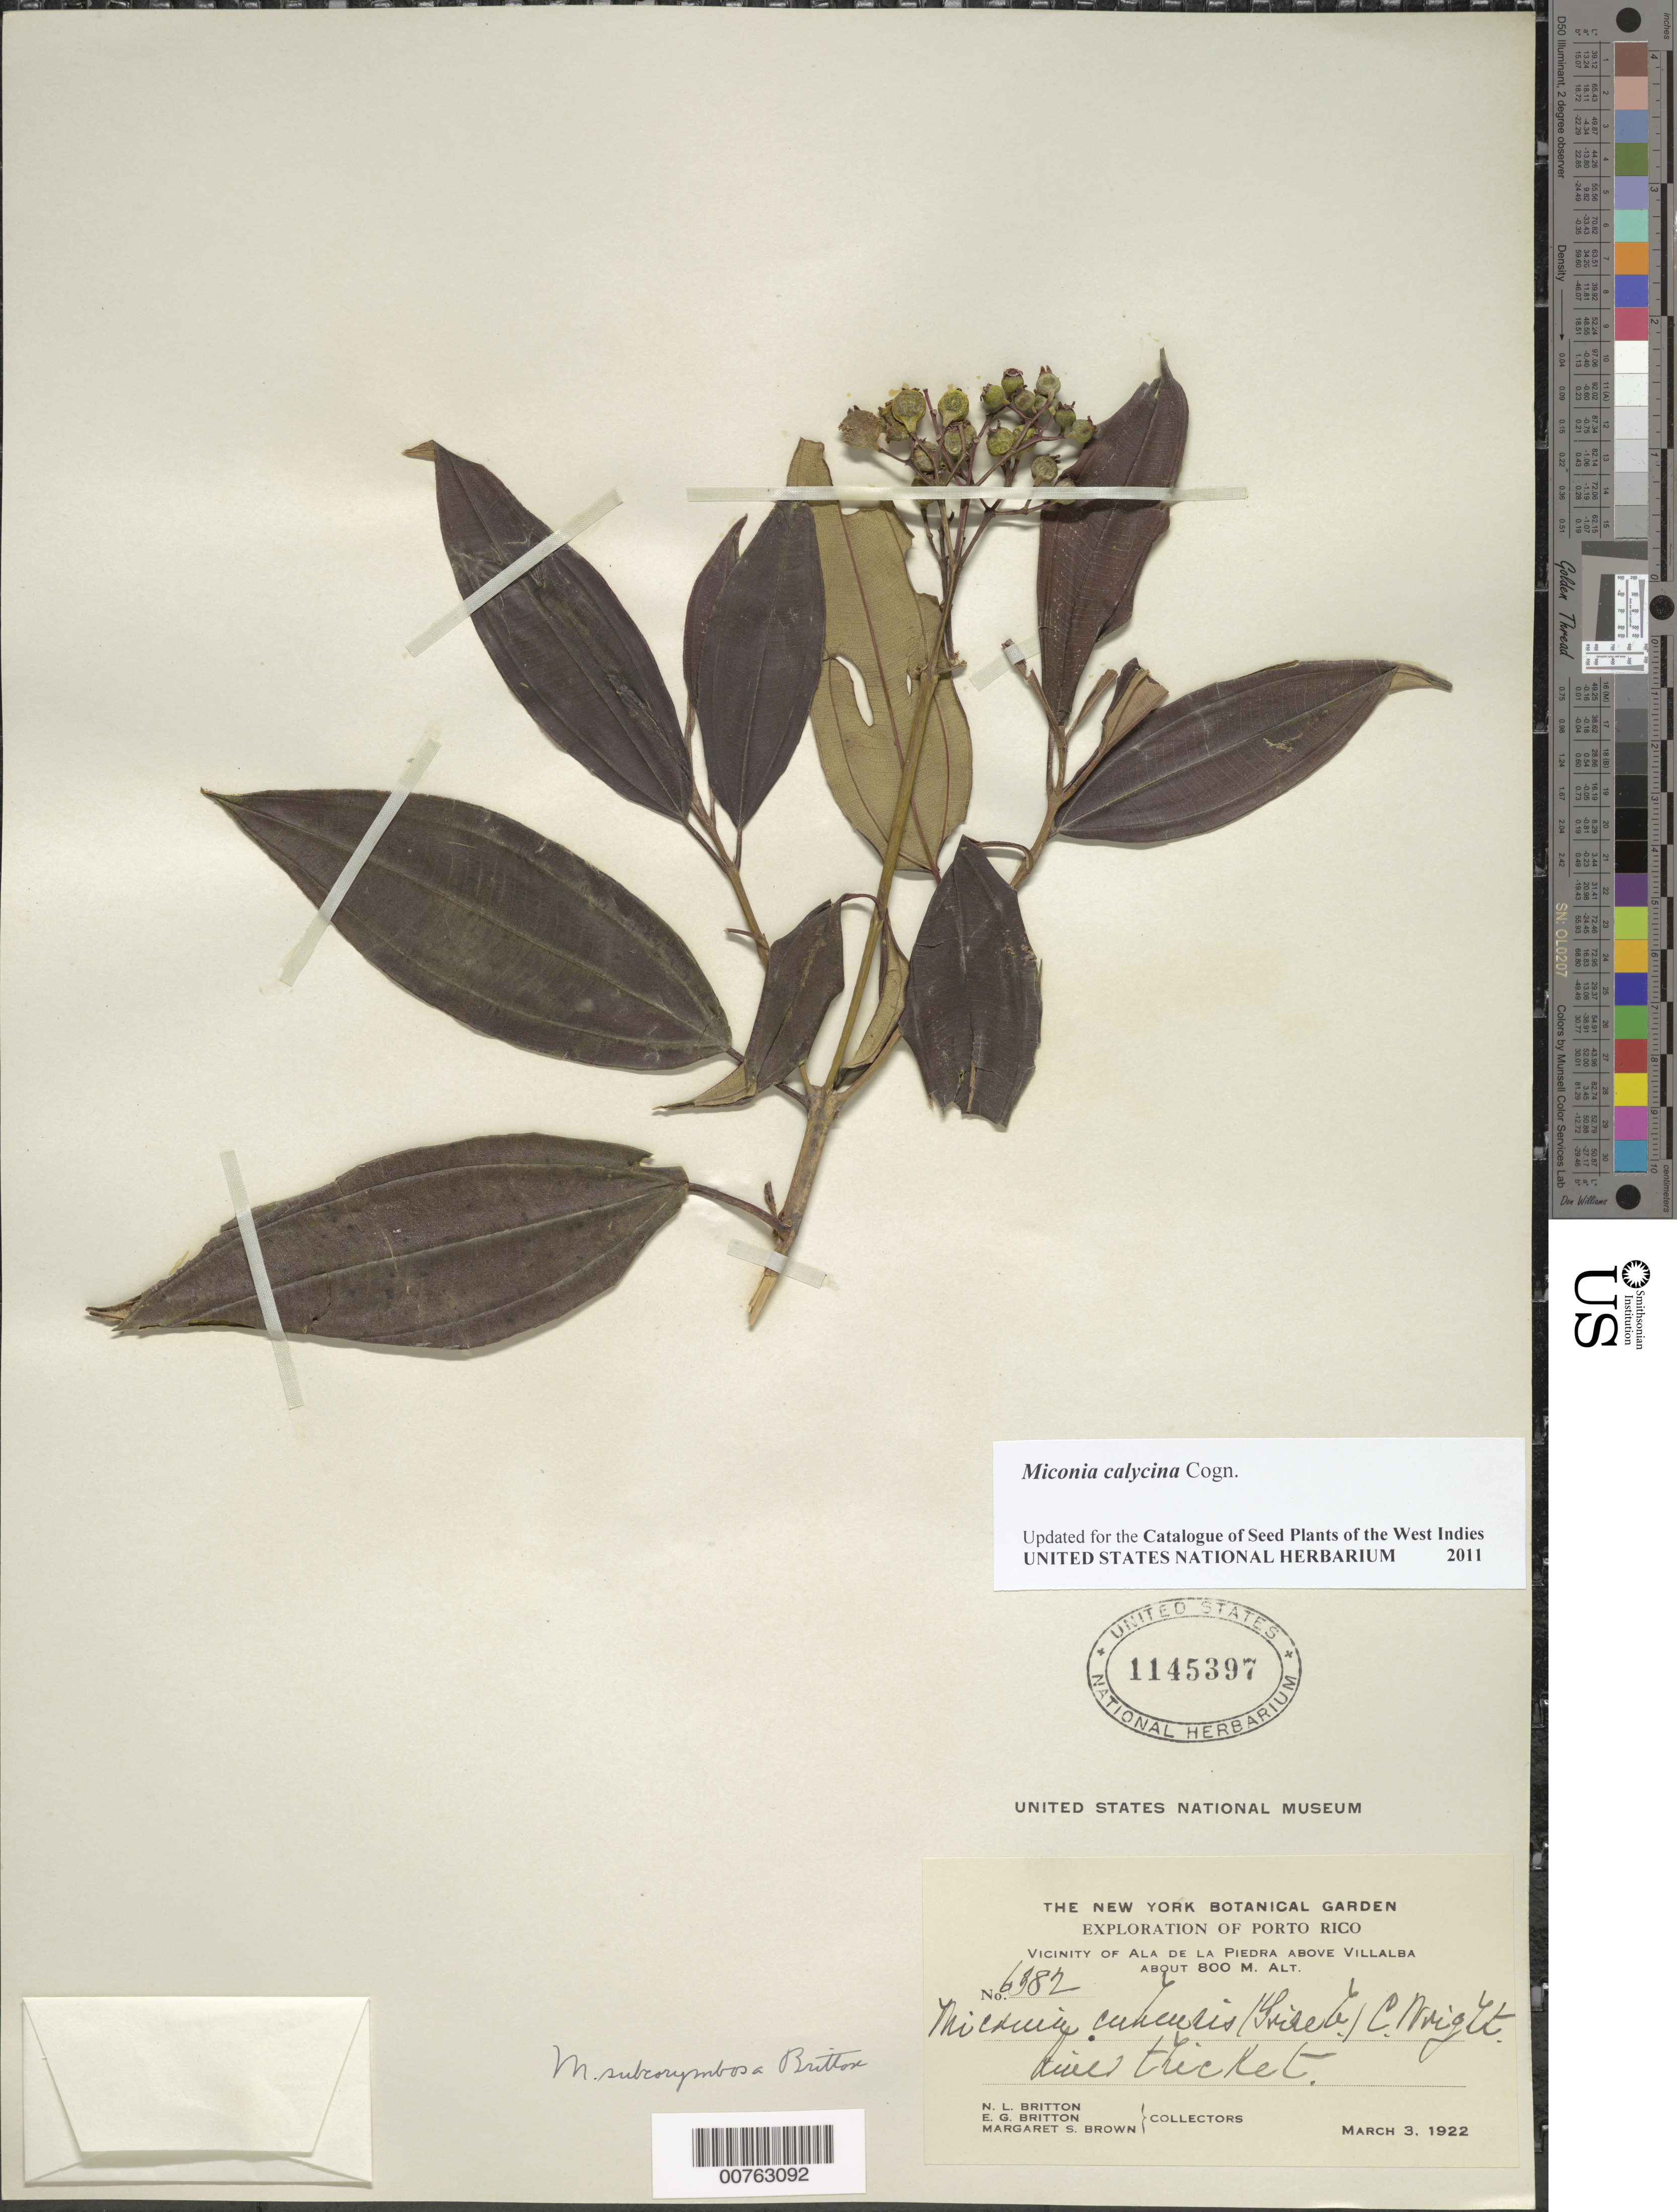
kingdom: Plantae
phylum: Tracheophyta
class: Magnoliopsida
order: Myrtales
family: Melastomataceae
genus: Miconia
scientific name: Miconia cubensis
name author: (C. Wright ex Griseb.) C. Wright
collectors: N. Britton, E. G. Britton & M. S. Brown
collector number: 6382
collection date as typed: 03 Mar 1922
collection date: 1922-03-03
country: Puerto Rico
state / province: Villalba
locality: Vicinity of Ala de La Piedra above Villalba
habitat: River thicket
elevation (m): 800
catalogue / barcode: US 1145397